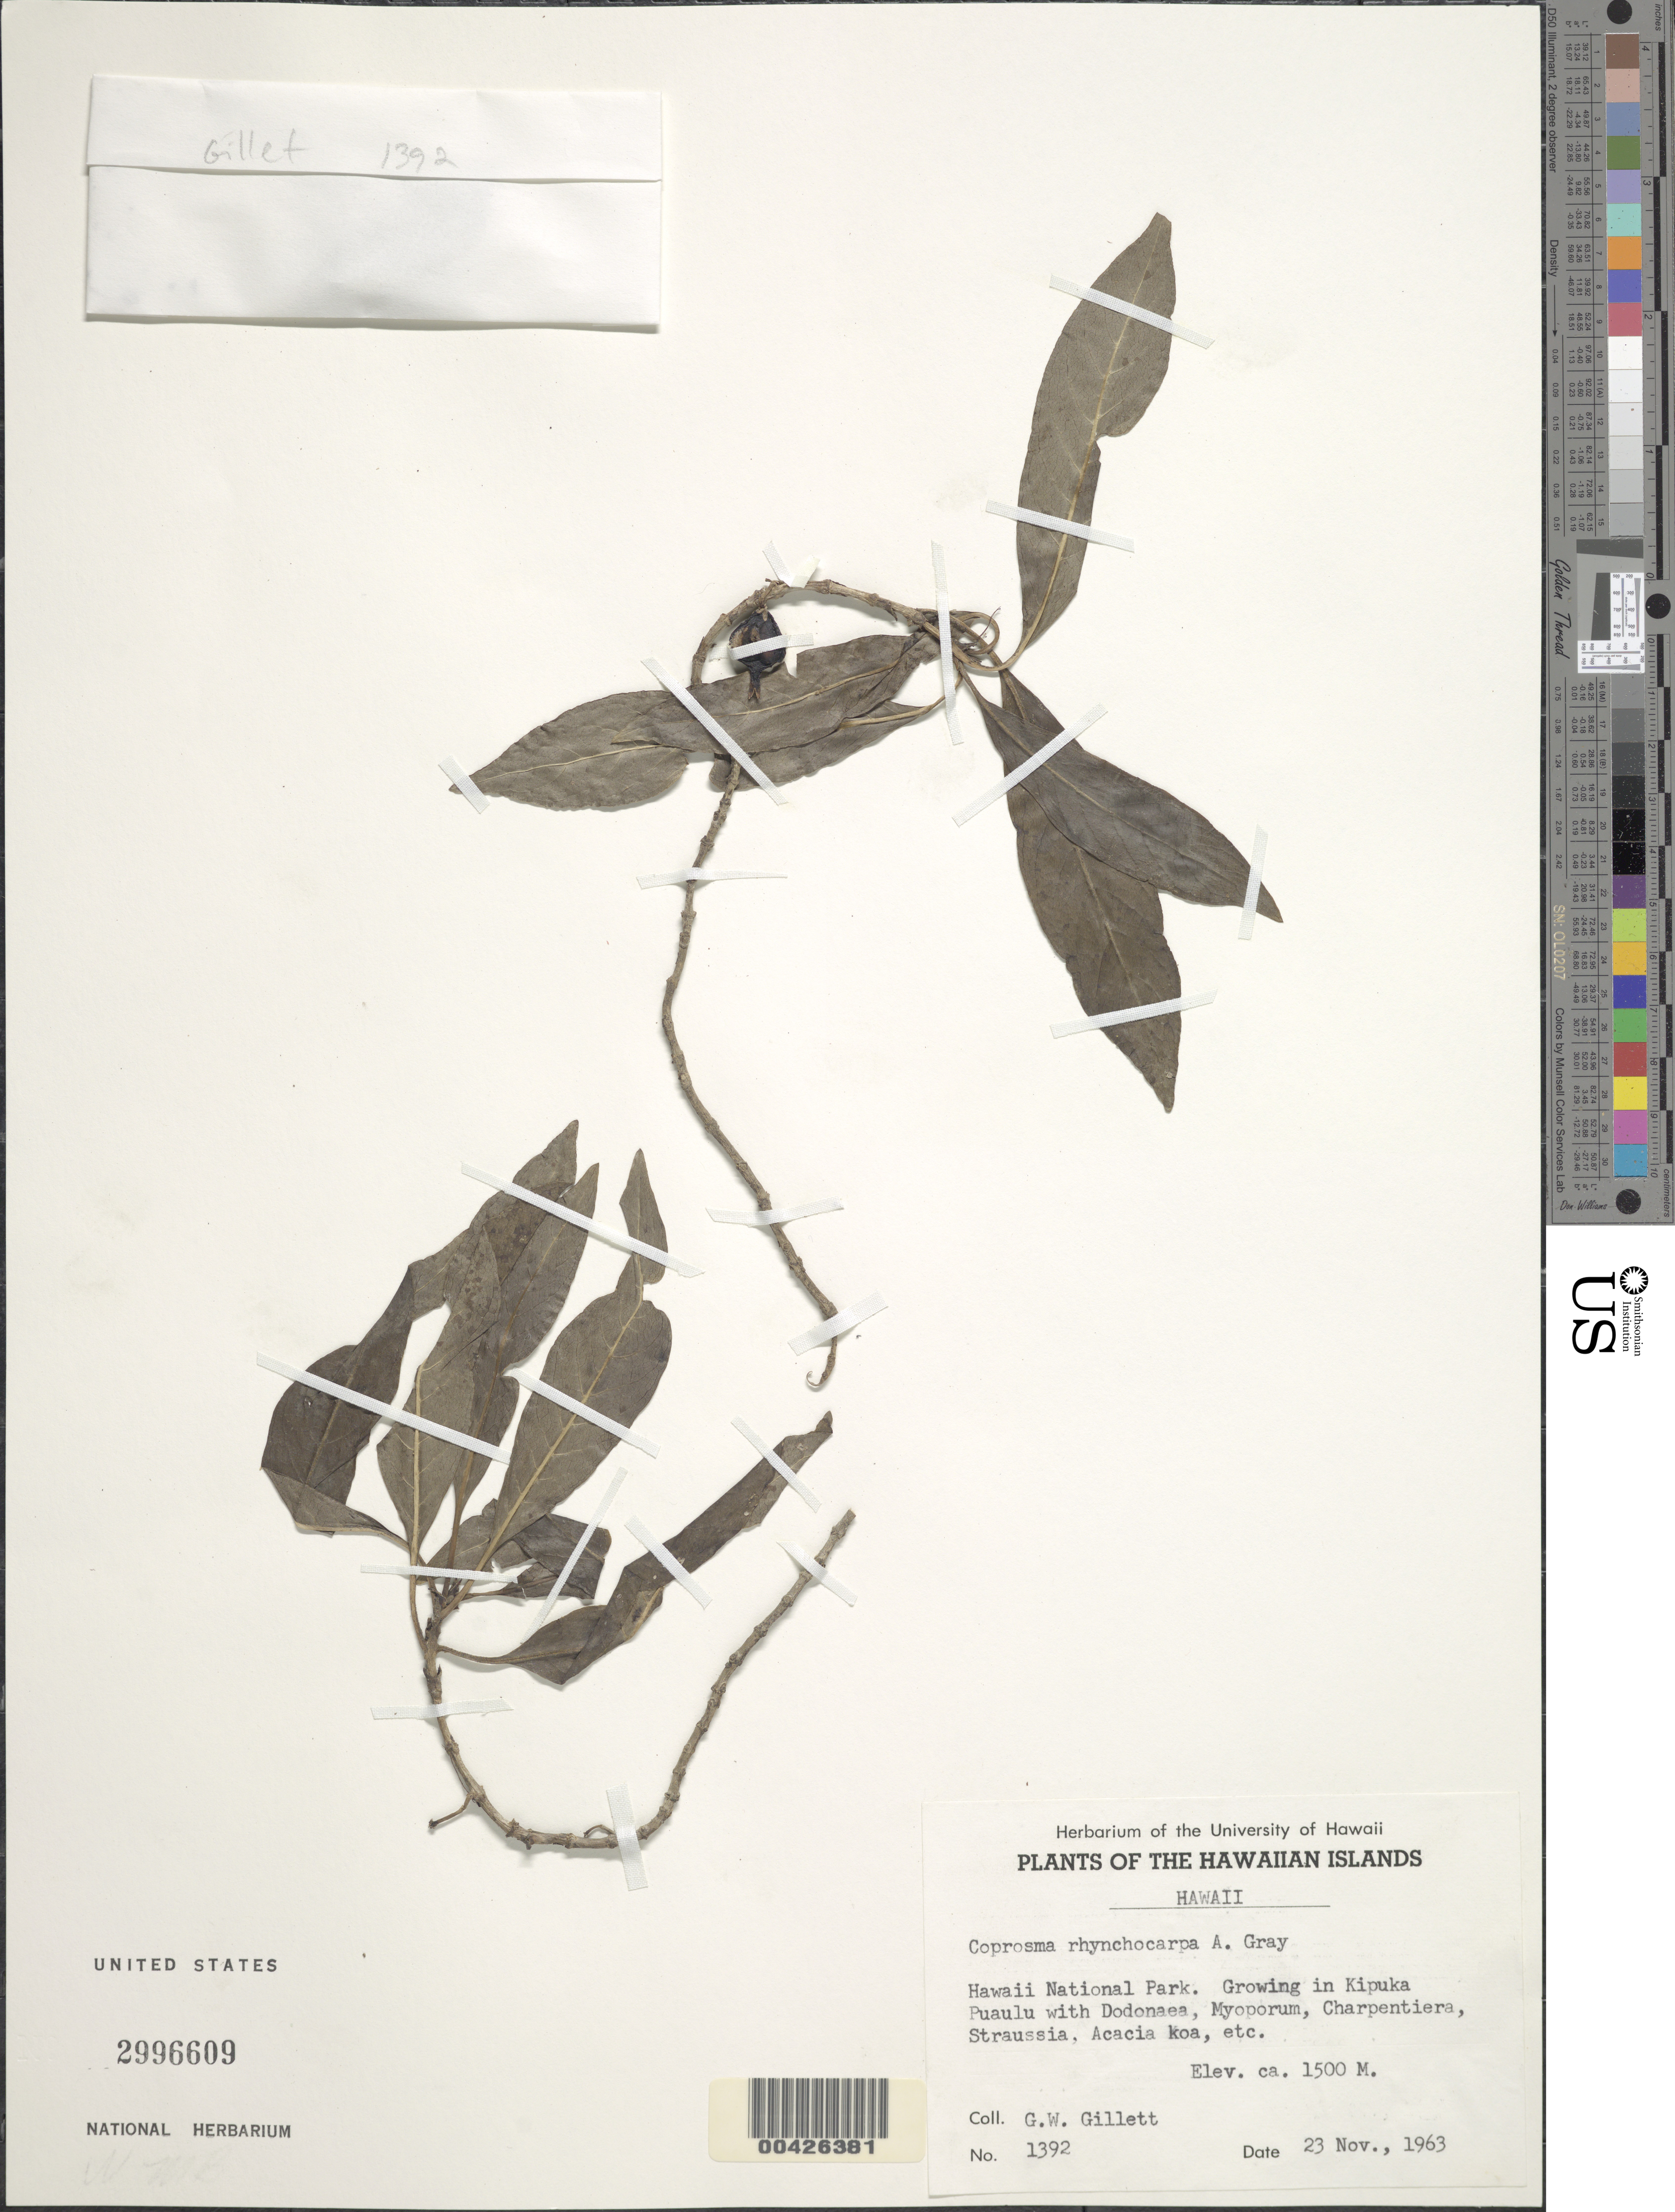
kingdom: Plantae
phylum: Tracheophyta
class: Magnoliopsida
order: Gentianales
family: Rubiaceae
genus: Coprosma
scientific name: Coprosma rhynchocarpa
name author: A. Gray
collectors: G. Gillett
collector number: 1392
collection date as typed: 23 Nov 1963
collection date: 1963-11-23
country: United States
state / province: Hawaii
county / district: Hawaii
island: Hawaii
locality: Hawaii National Park, Kipuka Puaulu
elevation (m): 1500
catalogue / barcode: US 2996609